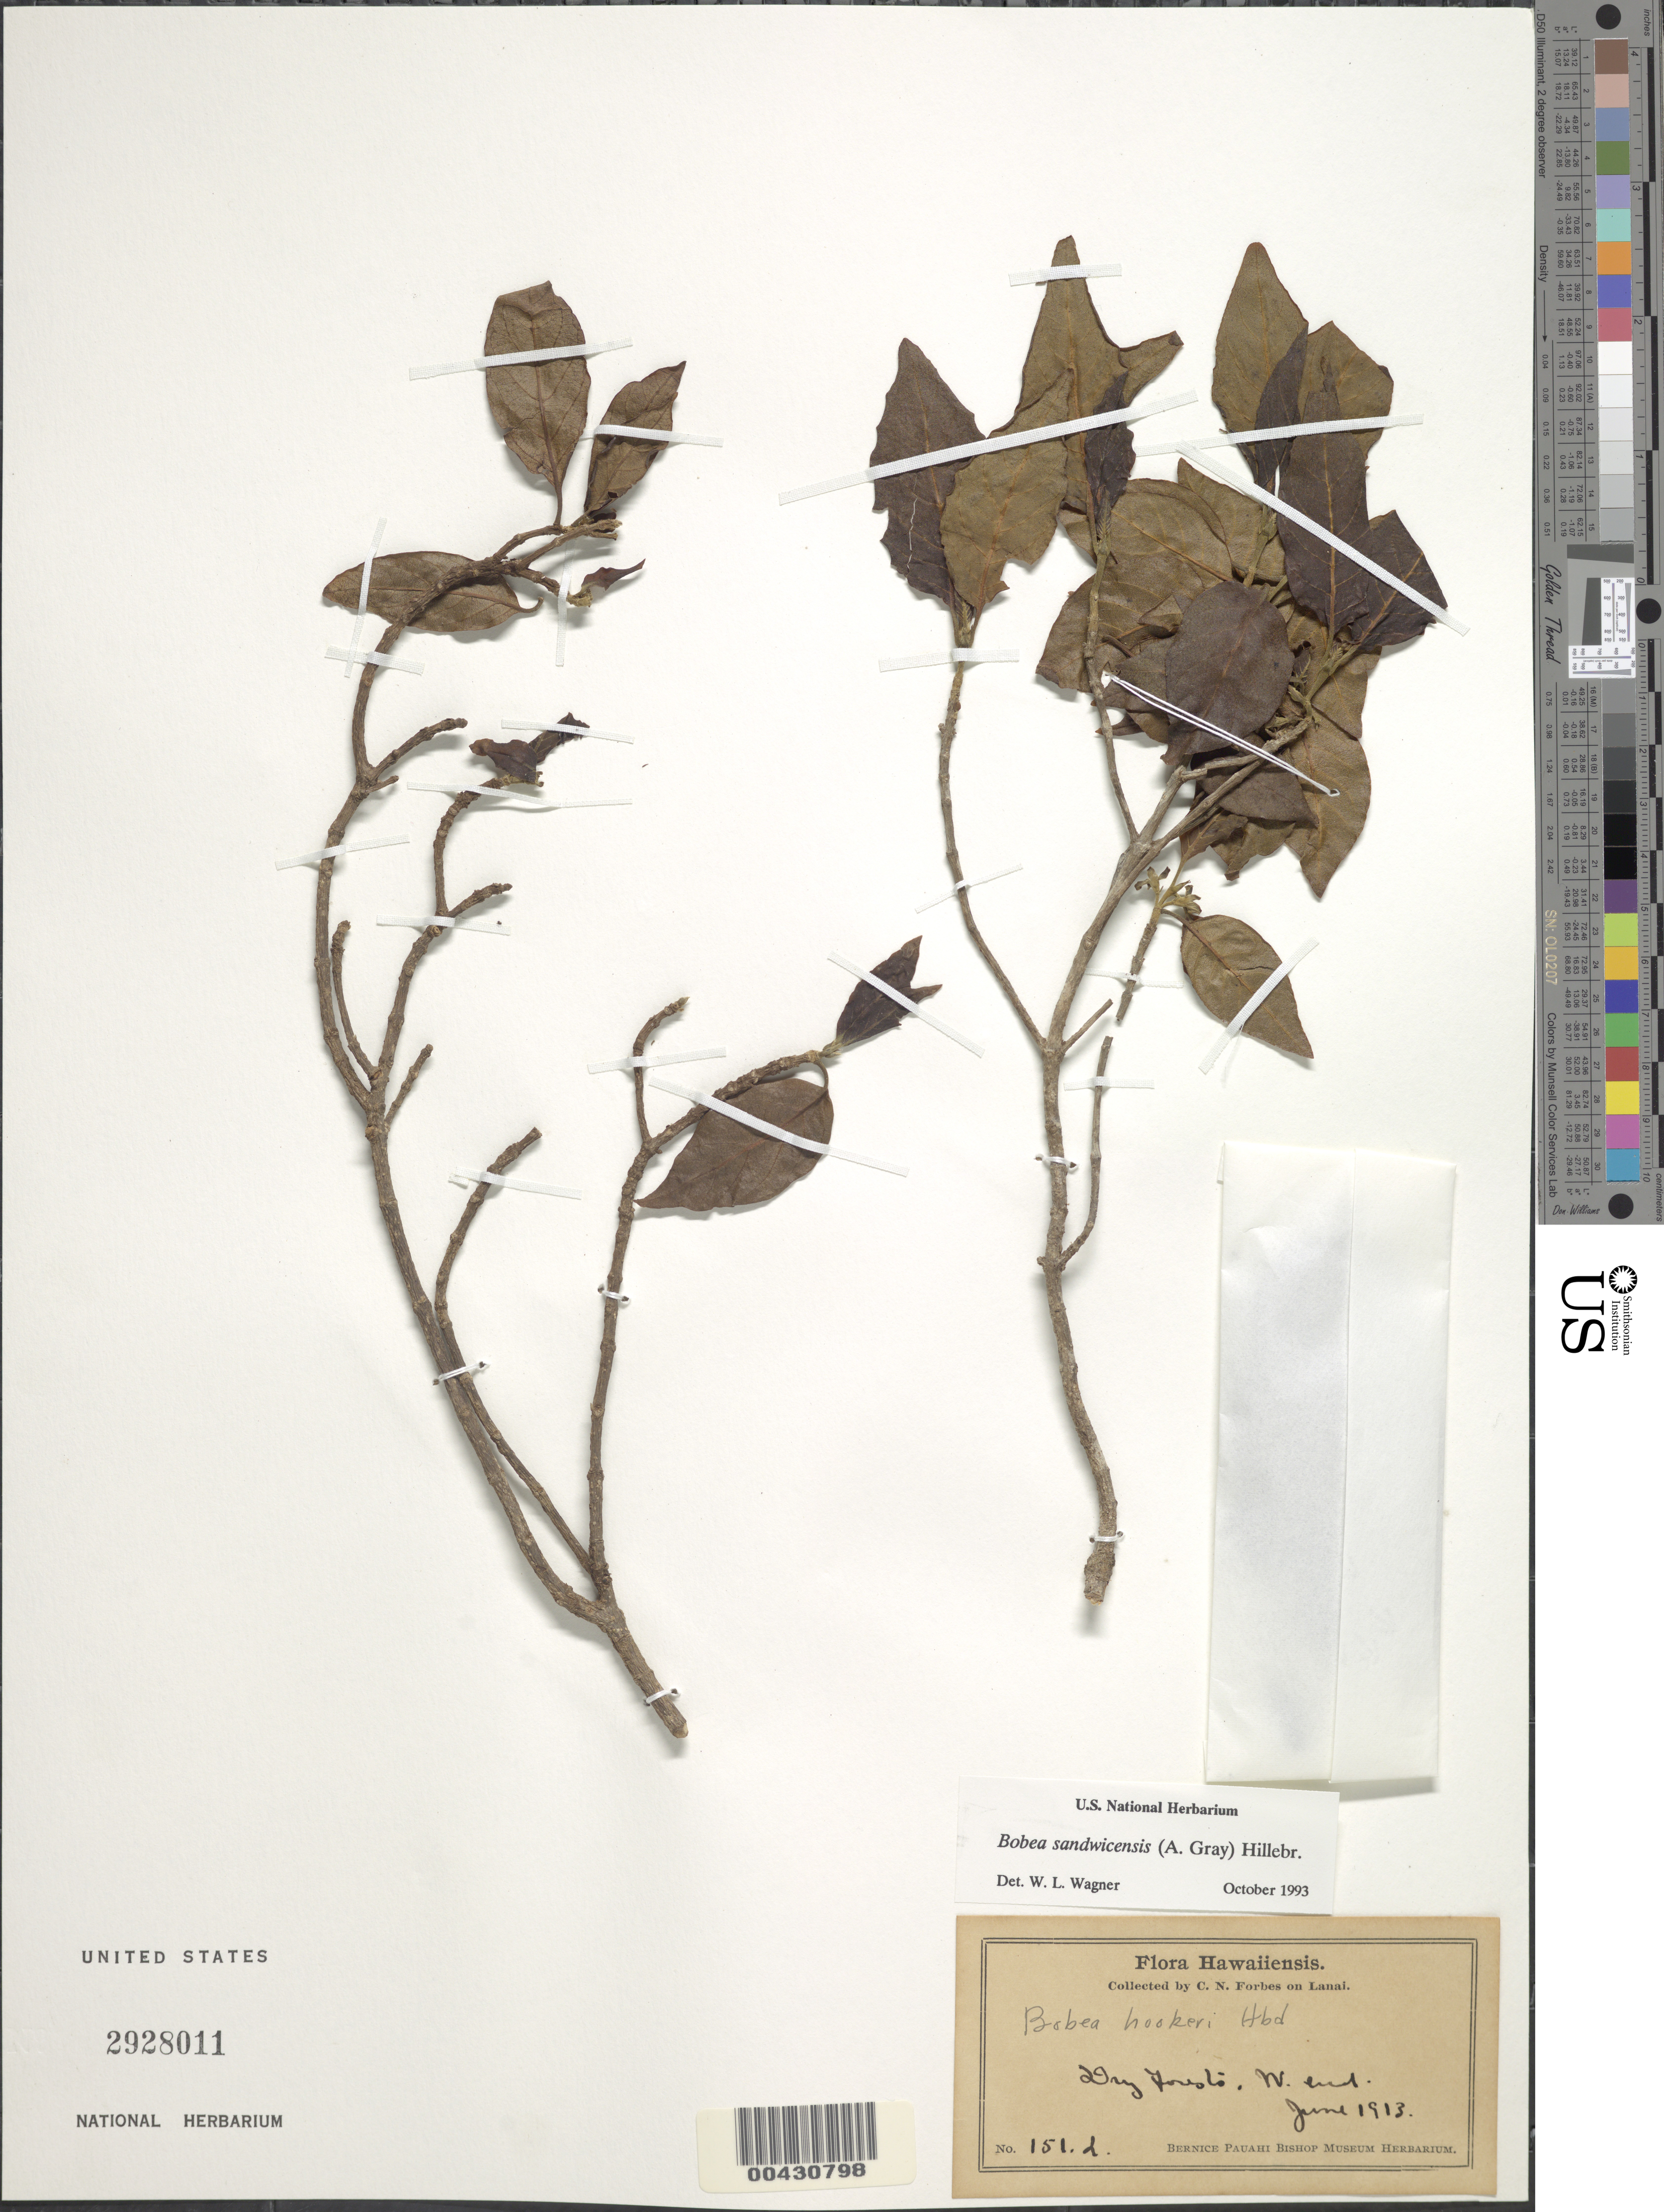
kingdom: Plantae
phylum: Tracheophyta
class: Magnoliopsida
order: Gentianales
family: Rubiaceae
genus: Bobea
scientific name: Bobea sandwicensis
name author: (A. Gray) Hillebr.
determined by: Wagner, W. L., (BOT), Smithsonian Institution - National Museum of Natural History (UNITED STATES)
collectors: C. N. Forbes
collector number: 151.L.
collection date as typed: Jun 1913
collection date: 1913-06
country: United States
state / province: Hawaii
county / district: Maui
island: Lana'i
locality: west end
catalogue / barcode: US 2928011